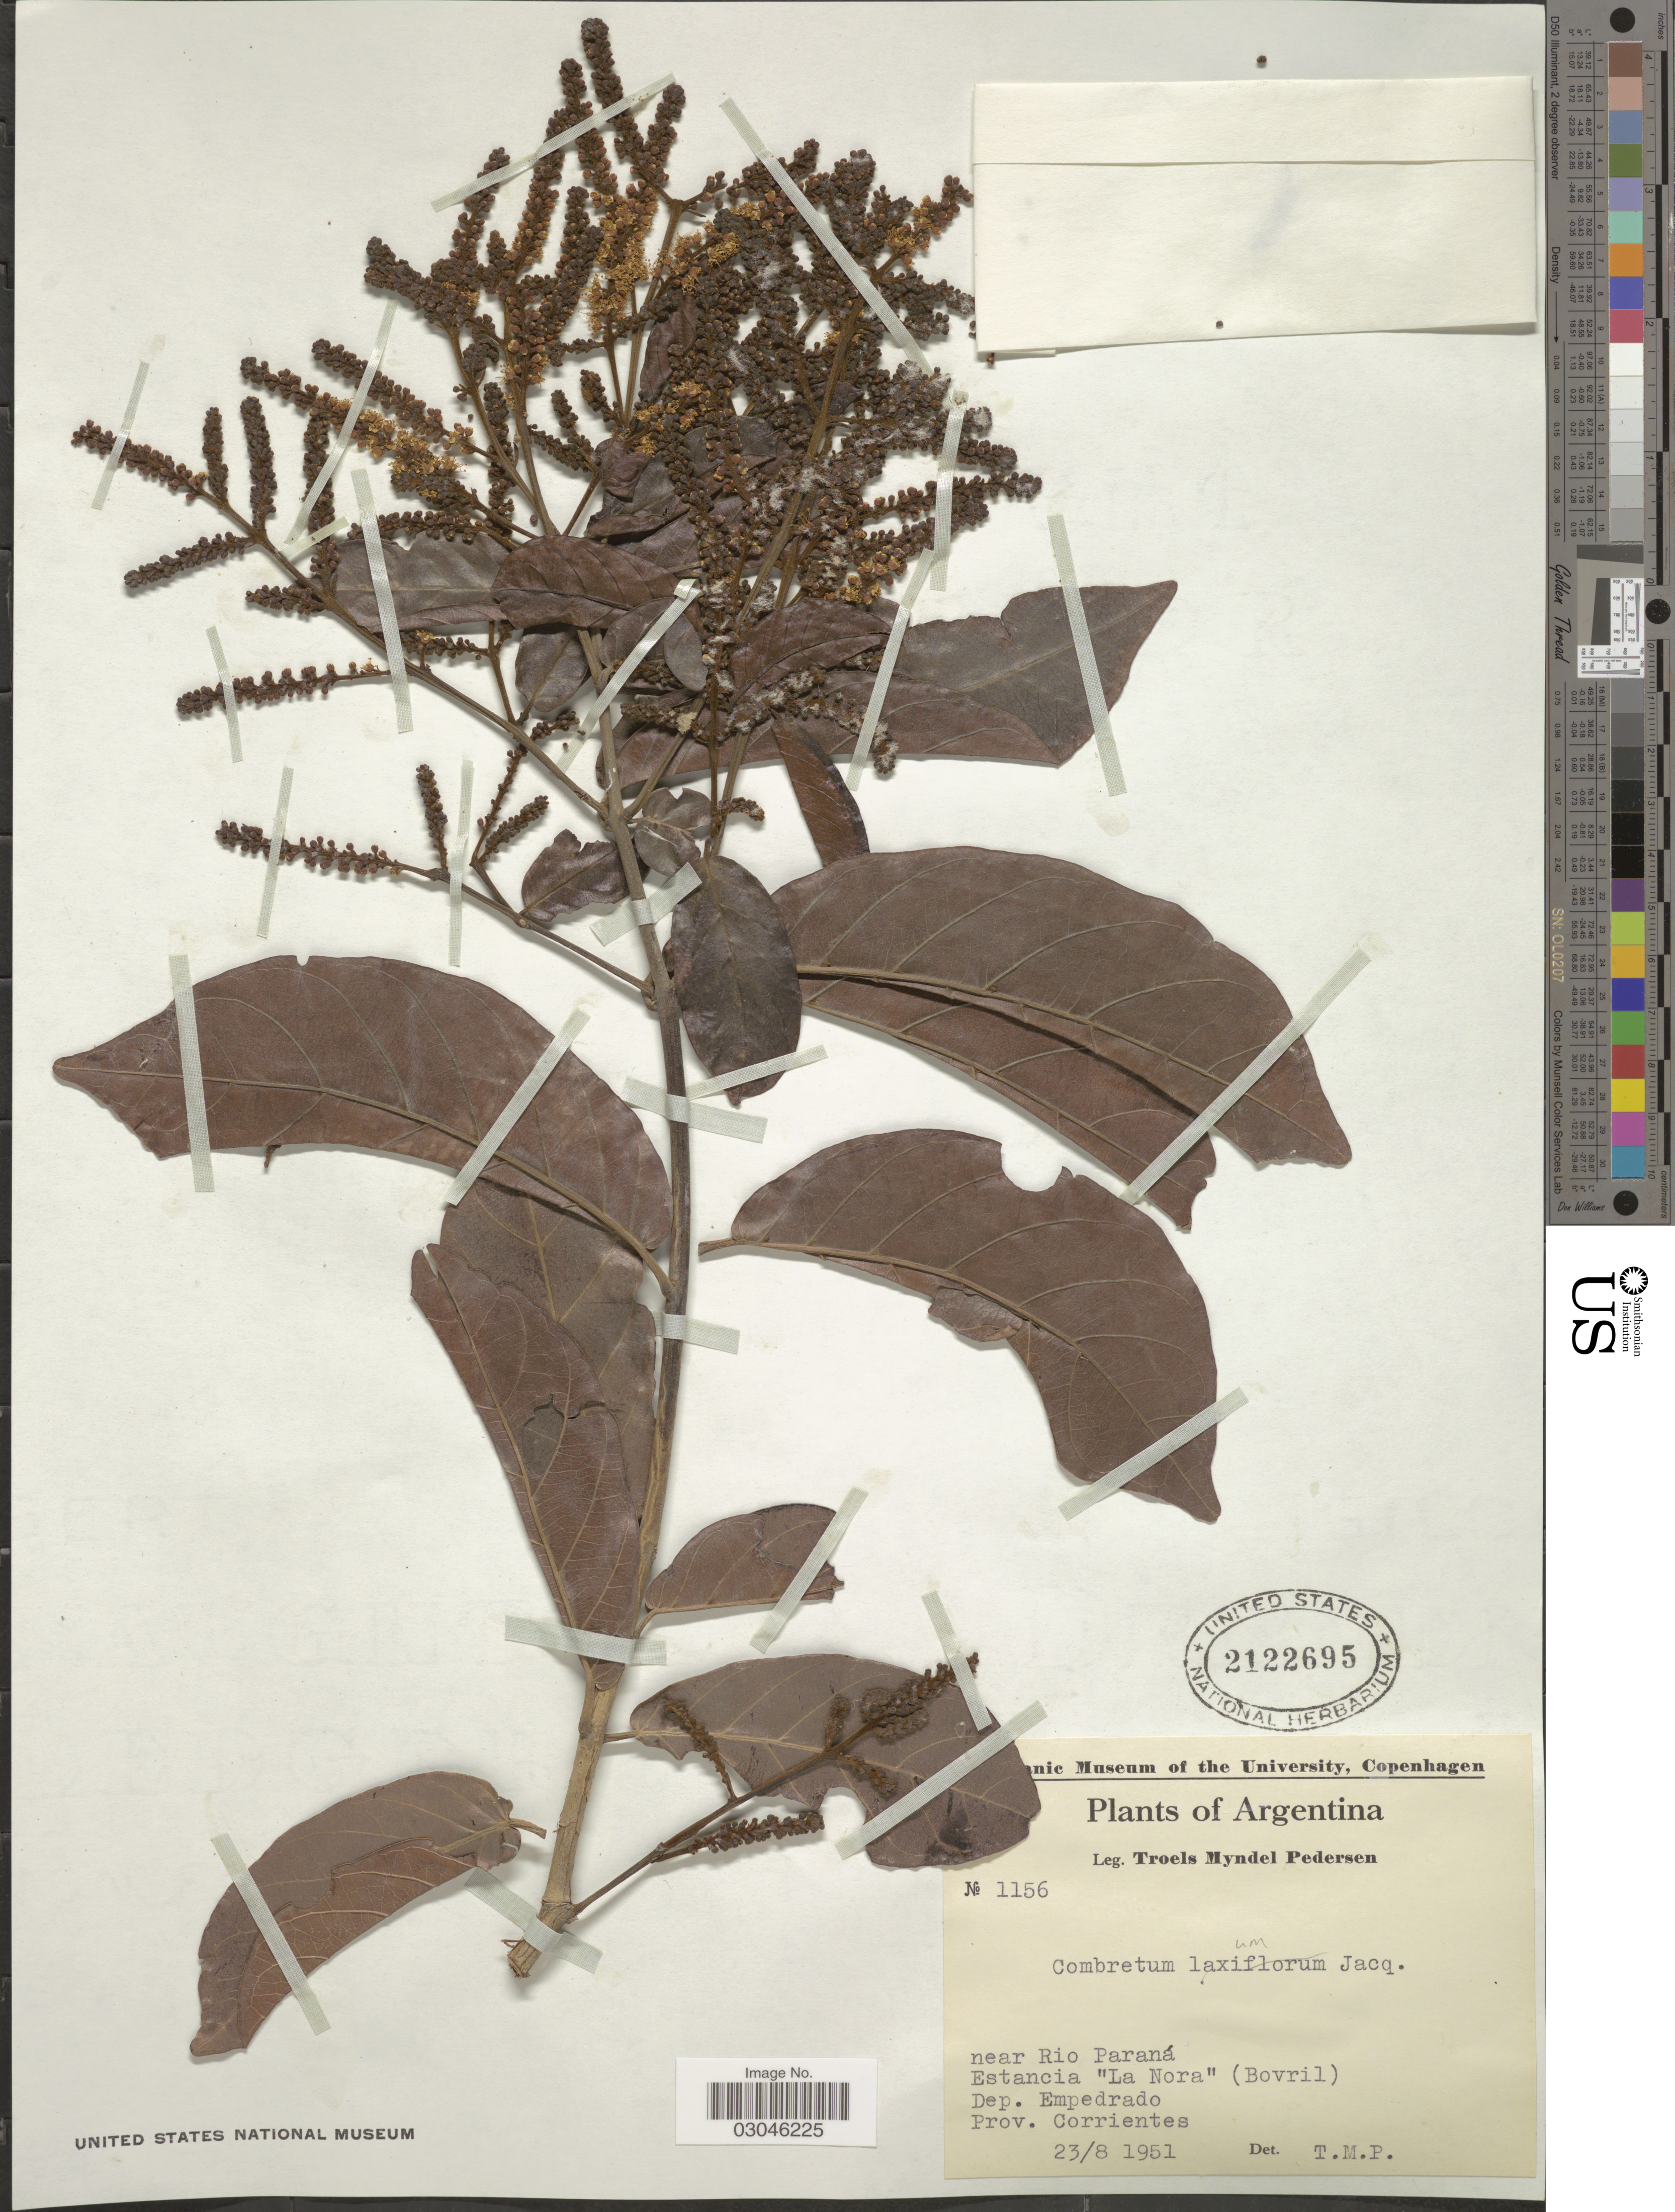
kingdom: Plantae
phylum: Tracheophyta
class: Magnoliopsida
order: Myrtales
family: Combretaceae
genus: Combretum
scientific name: Combretum laxum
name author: Jacq.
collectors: T. Pederson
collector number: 1156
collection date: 1951-08-23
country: Argentina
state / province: Corrientes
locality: Near Rio Paraná. Estancia "La Nora" (Bovril). Dep. Empedrado.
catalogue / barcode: US 2122695